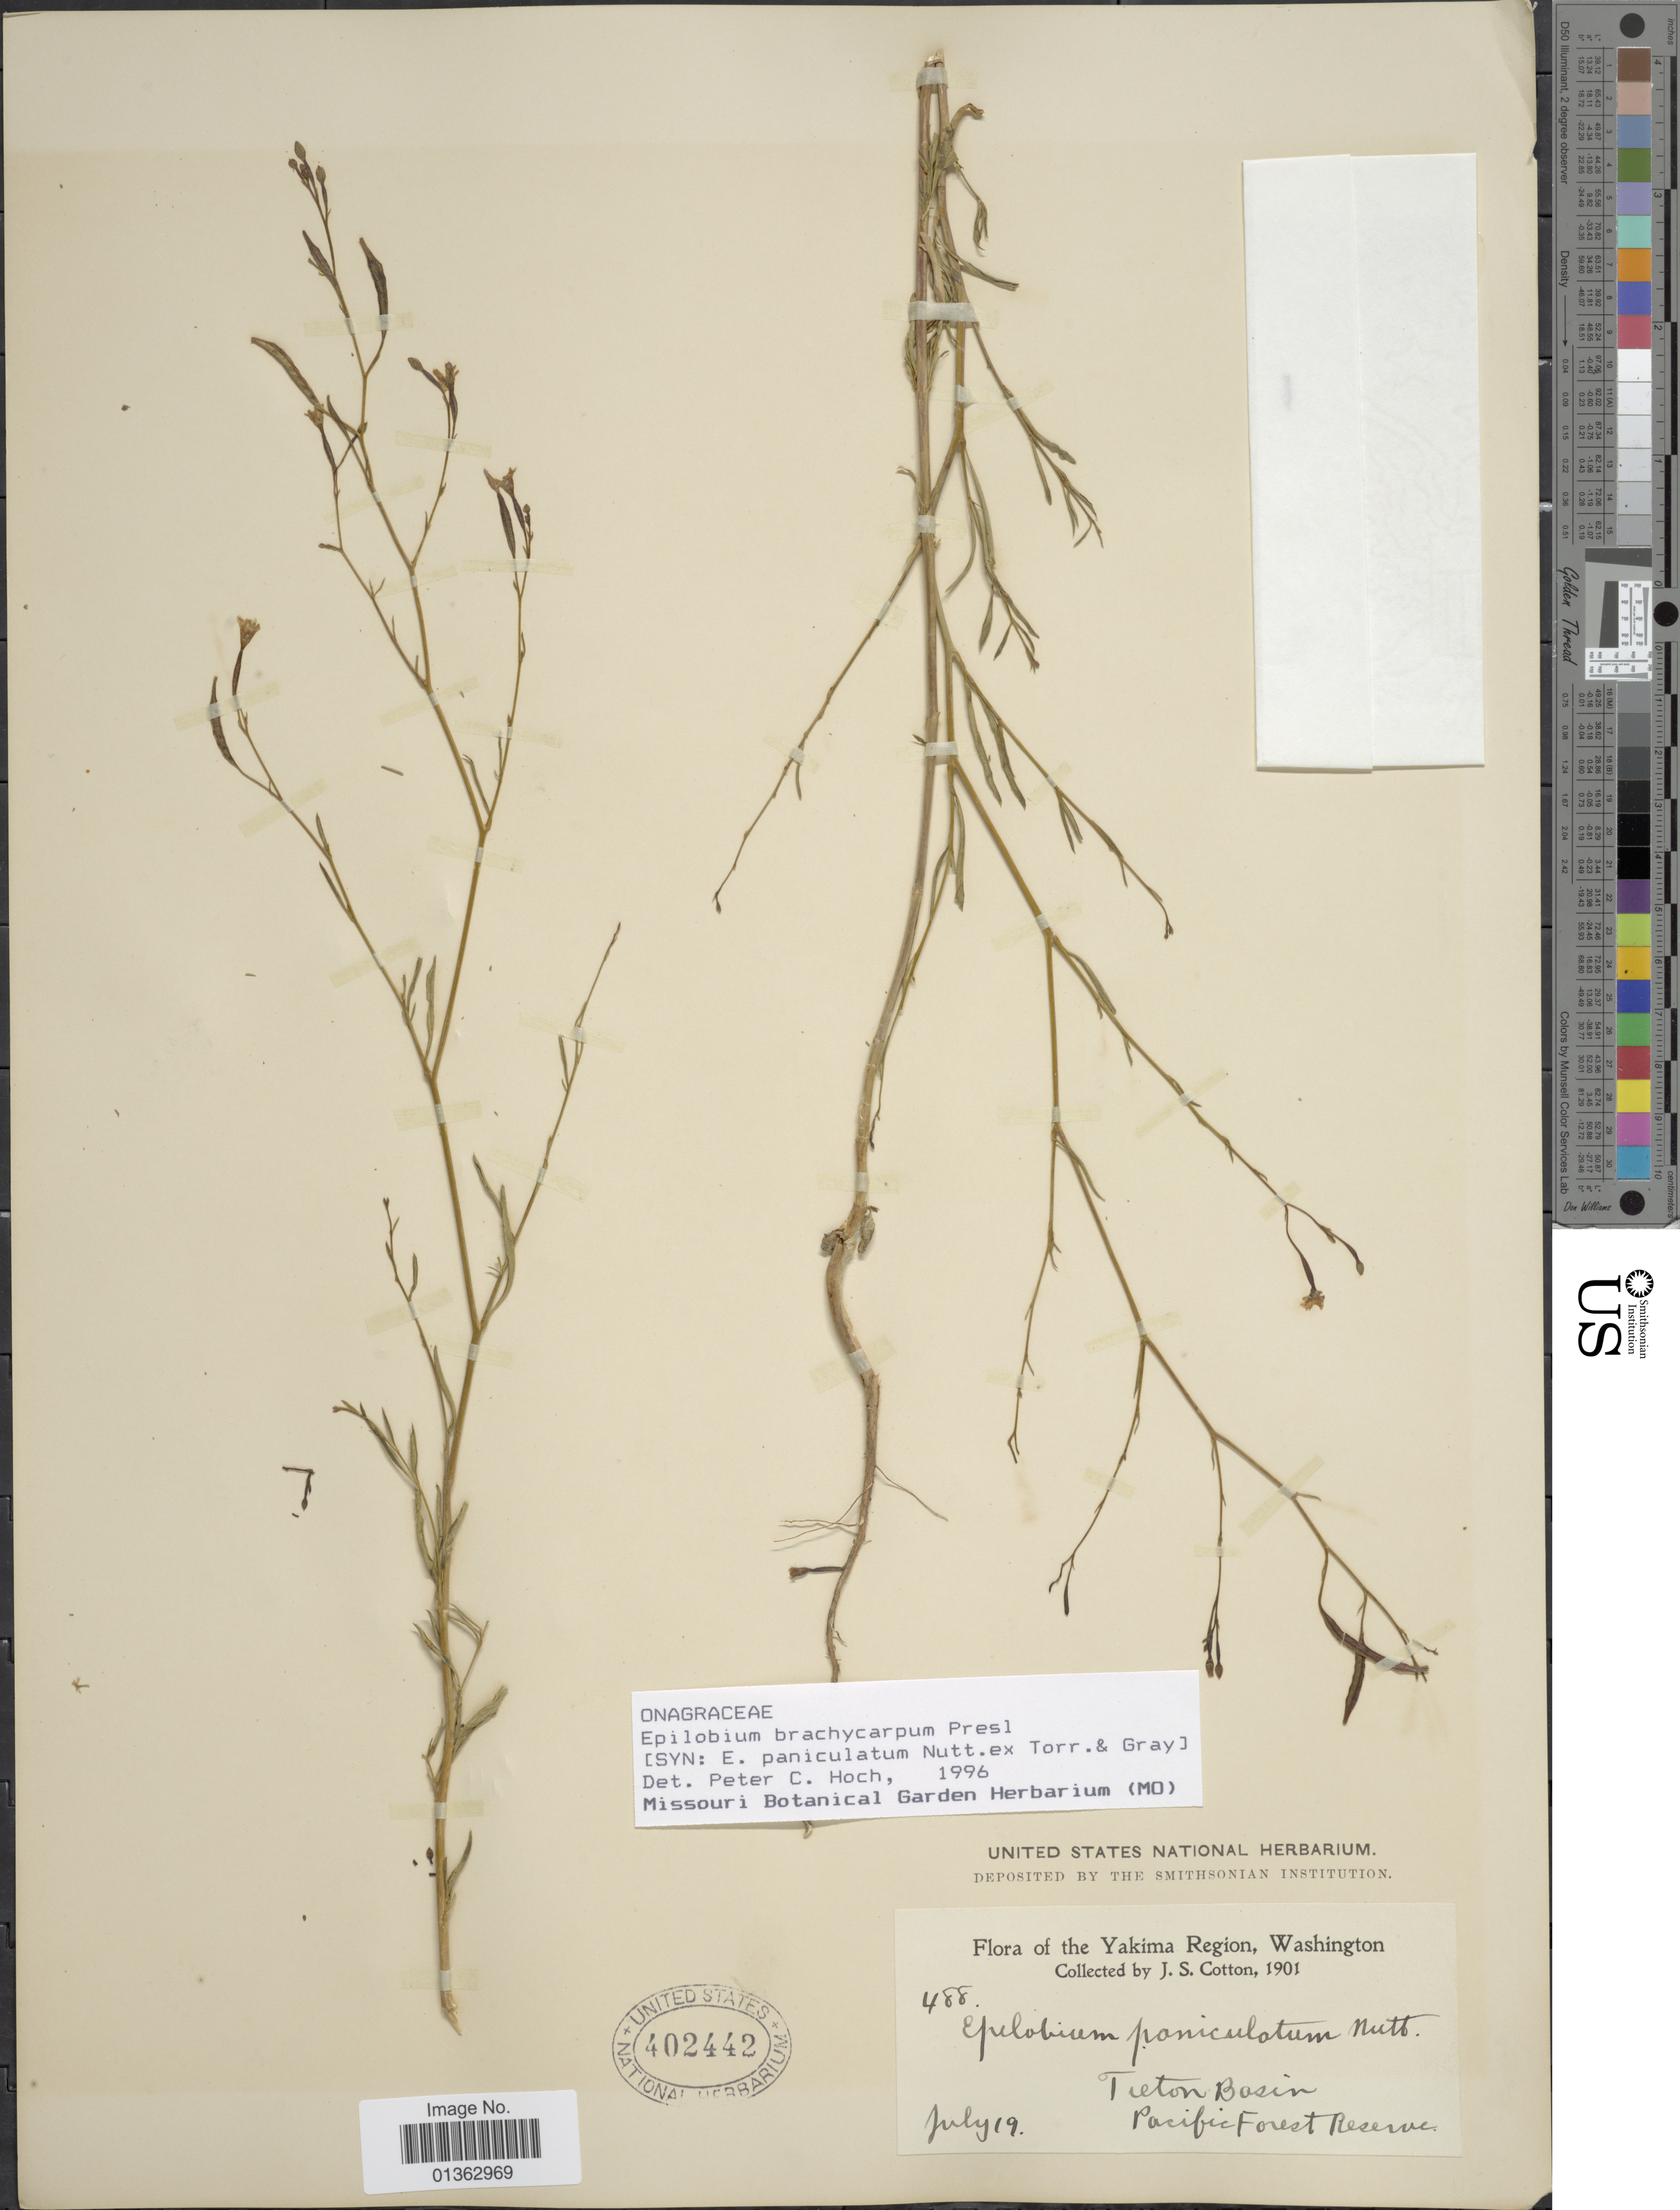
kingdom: Plantae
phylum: Tracheophyta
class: Magnoliopsida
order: Myrtales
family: Onagraceae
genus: Epilobium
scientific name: Epilobium brachycarpum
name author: C. Presl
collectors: J. S. Cotton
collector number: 488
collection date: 1901-07-19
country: United States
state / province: Washington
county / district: Yakima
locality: Yakima Region. Tieton Basin. Pacific Forest Reserve.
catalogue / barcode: US 402442